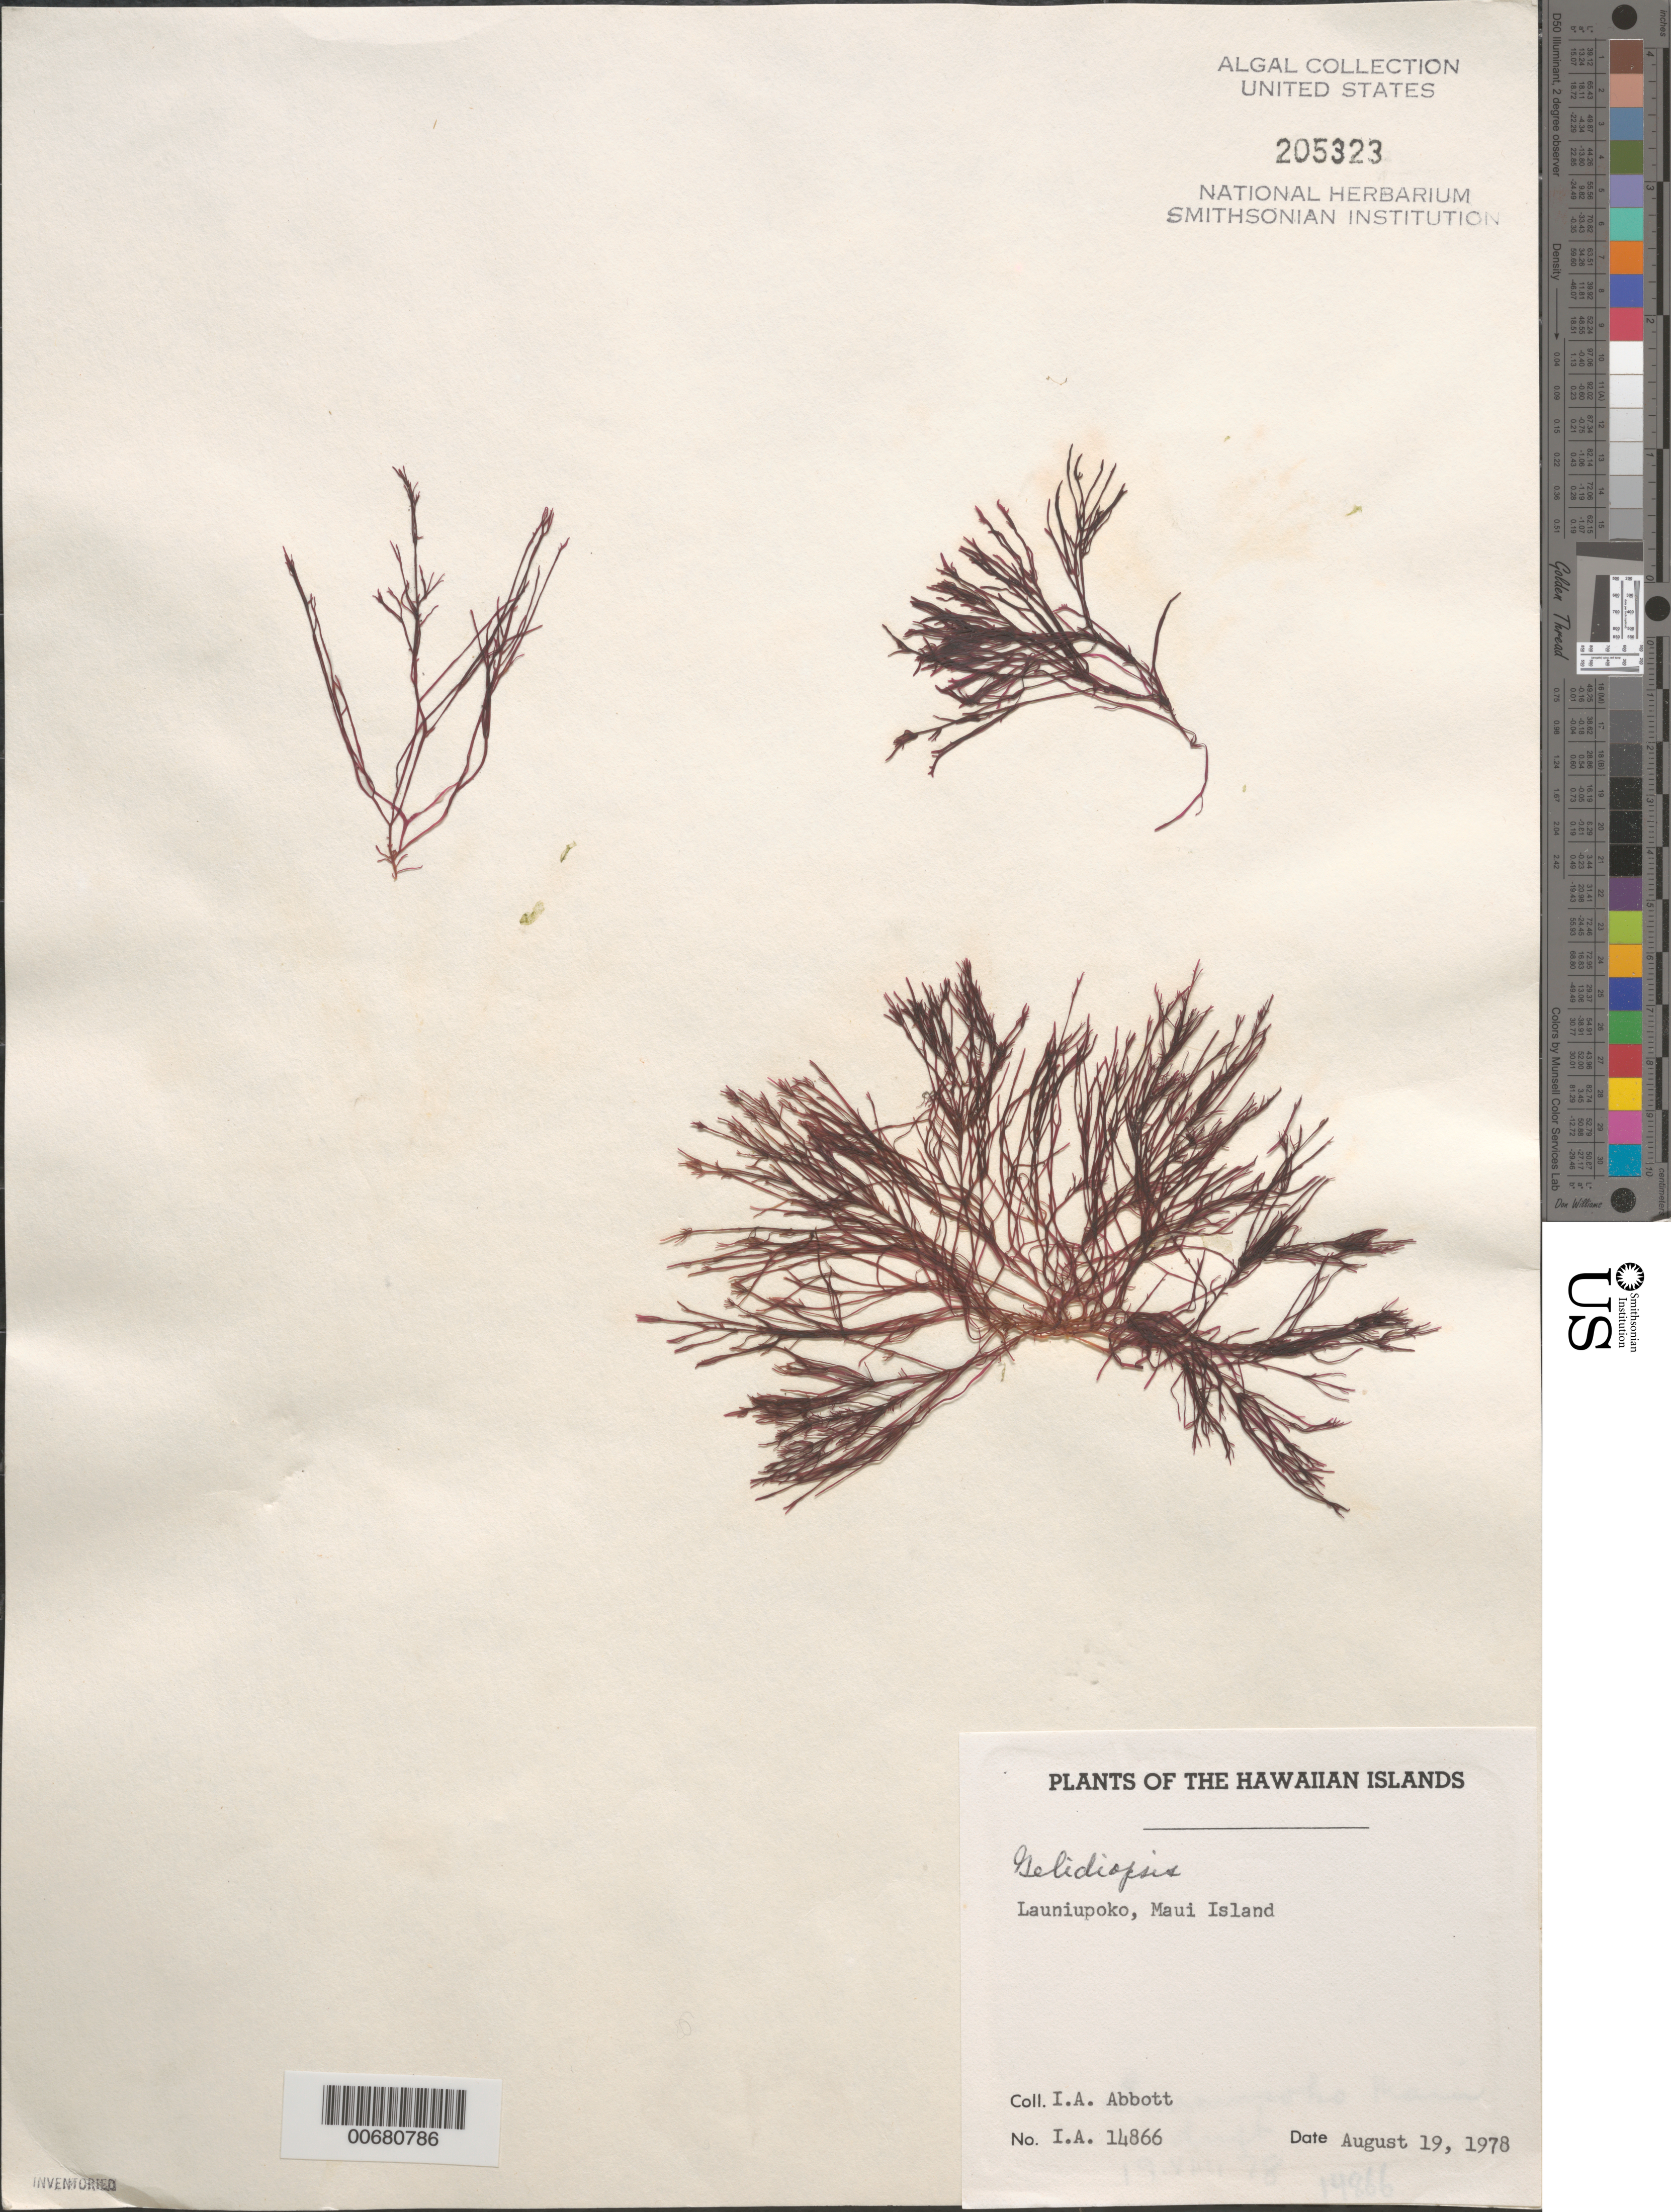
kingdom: Plantae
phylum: Rhodophyta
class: Florideophyceae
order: Rhodymeniales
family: Lomentariaceae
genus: Ceratodictyon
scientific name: Ceratodictyon sp.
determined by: Algae name updating Project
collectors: I. A. Abbott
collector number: IAA 14866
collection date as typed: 19 Aug 1978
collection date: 1978-08-19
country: United States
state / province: Hawaii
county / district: Maui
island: Maui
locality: Launiupoko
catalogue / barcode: US 205323